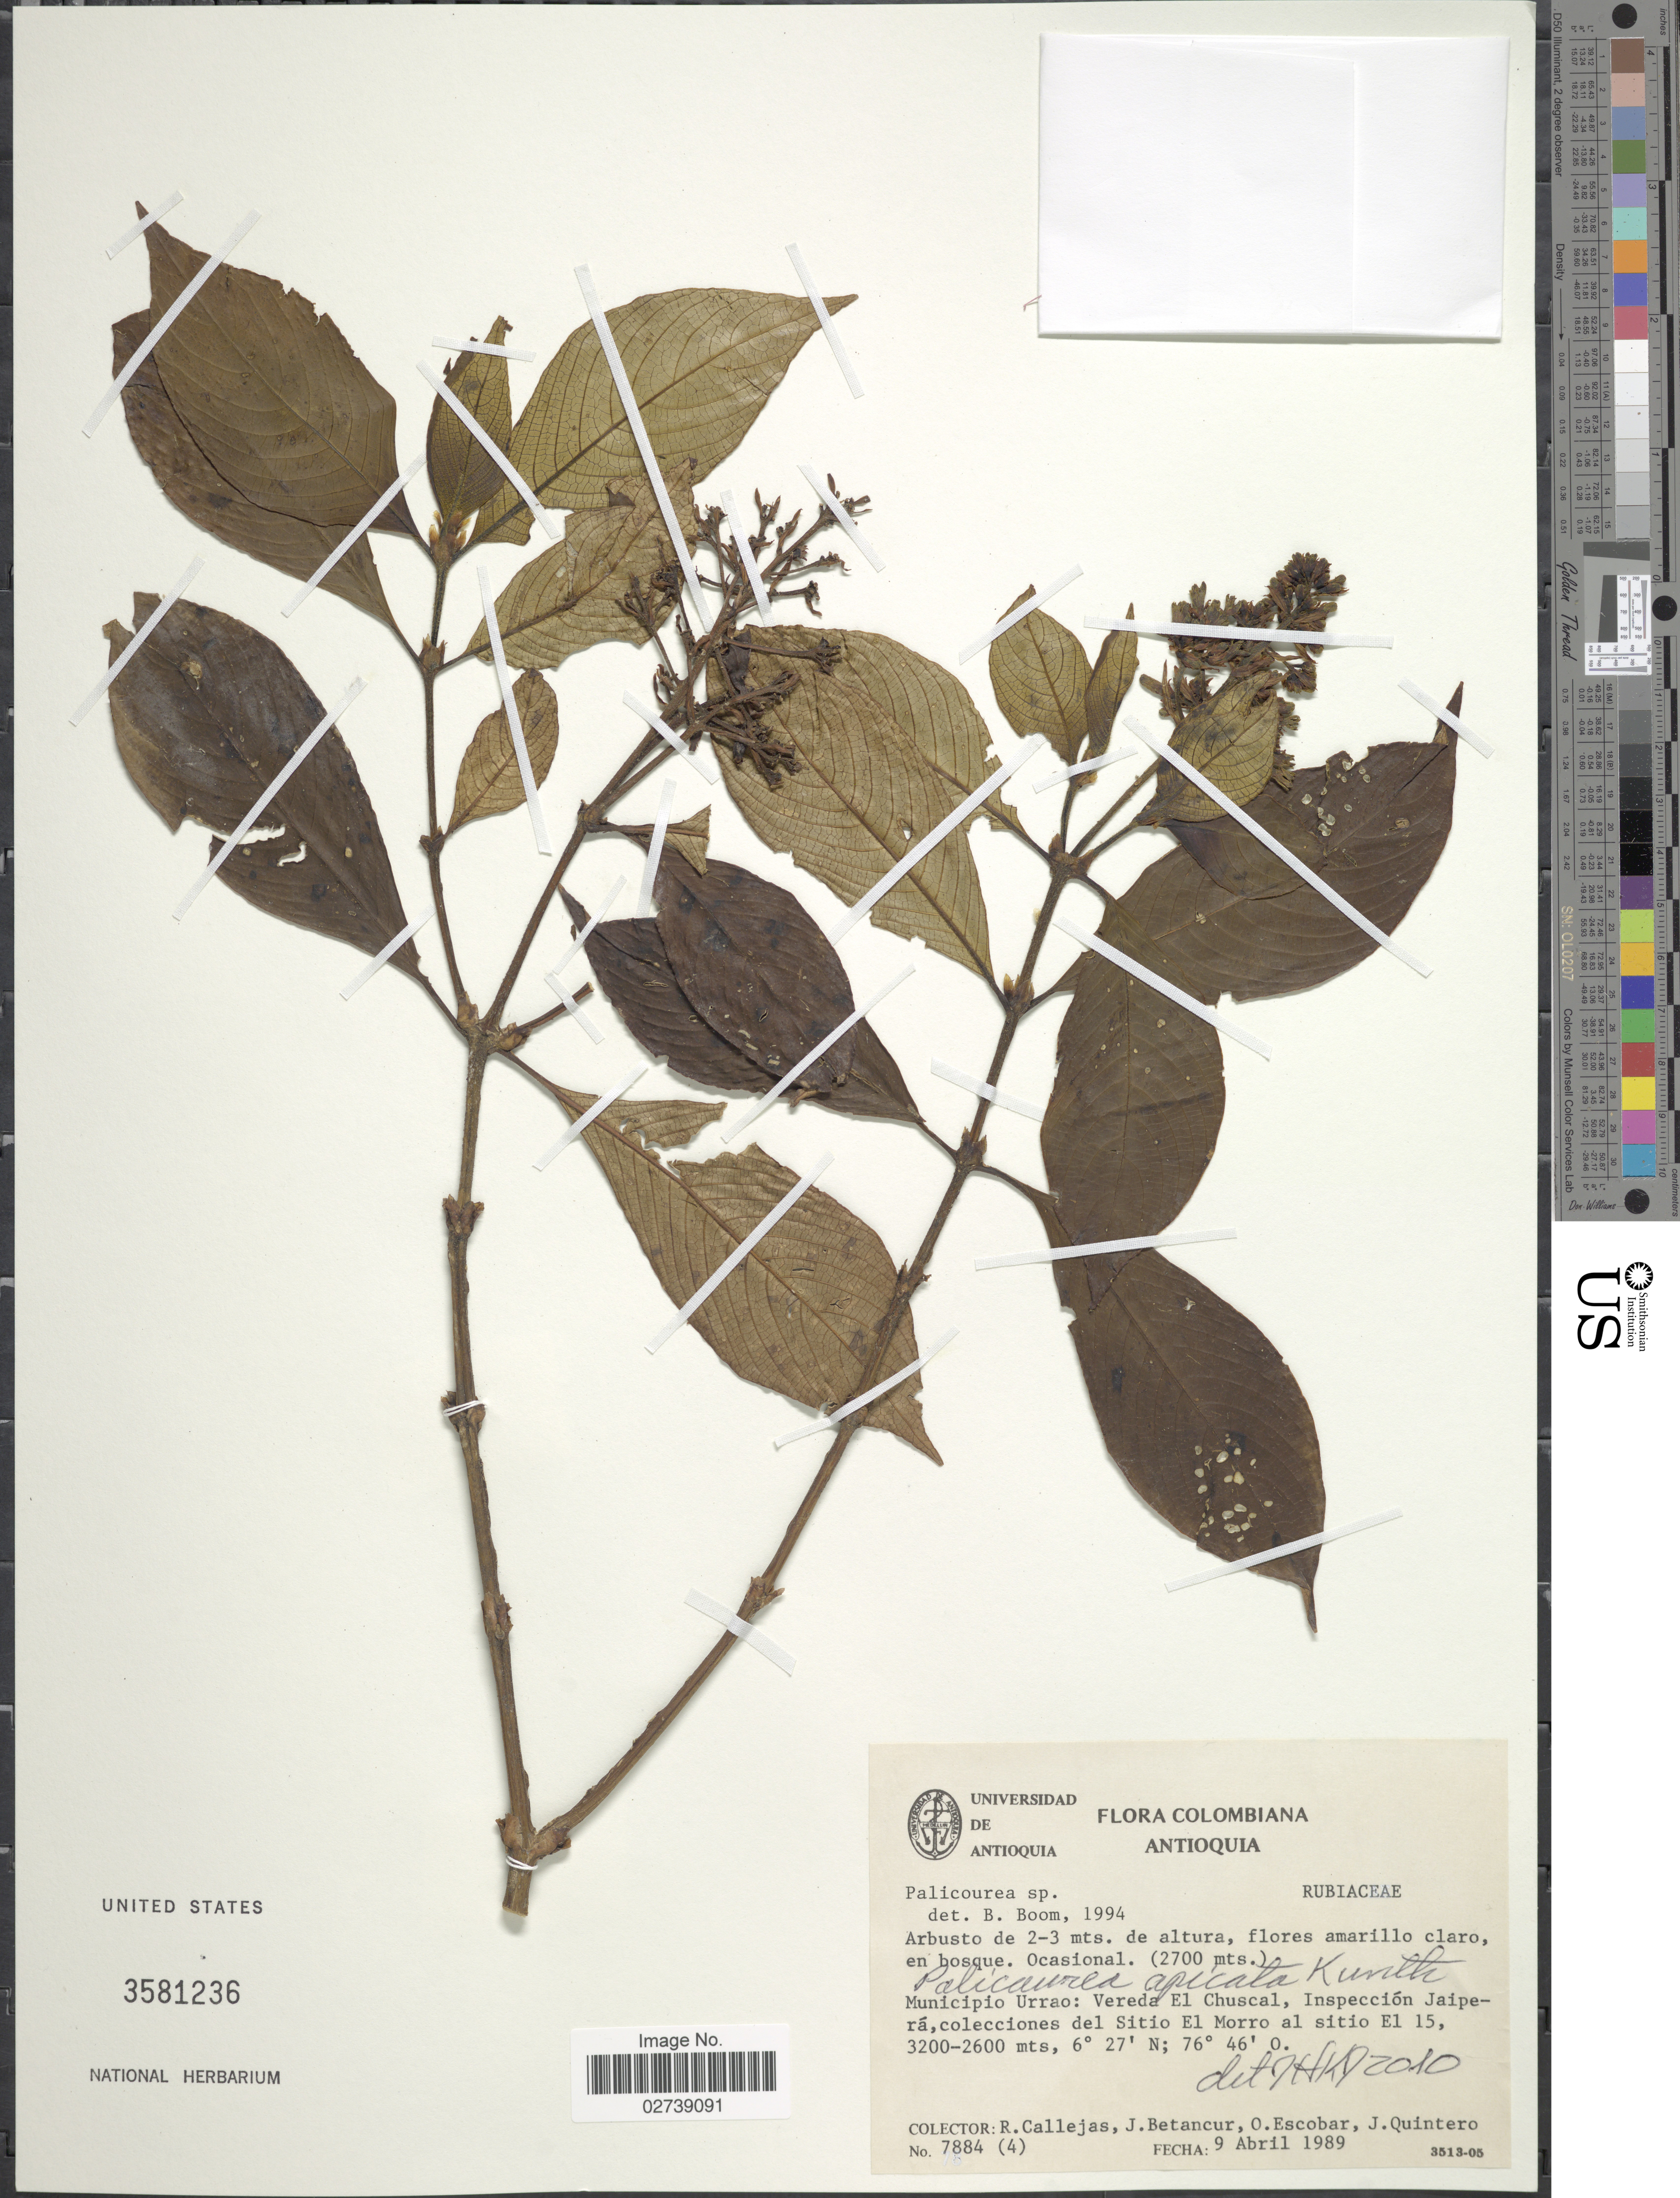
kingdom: Plantae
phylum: Tracheophyta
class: Magnoliopsida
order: Gentianales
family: Rubiaceae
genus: Palicourea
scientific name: Palicourea apicata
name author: Kunth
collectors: R. Callejas, J. Betancur, O. Escobar & J. Quintero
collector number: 7884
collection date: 1989-04-09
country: Colombia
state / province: Antioquia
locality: Municipio Urrao: Vereda El Chuscal, Inspeccion Jaipera, colecciones del Sitio El Morro al sitio El 15.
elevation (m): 2600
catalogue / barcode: US 3581236